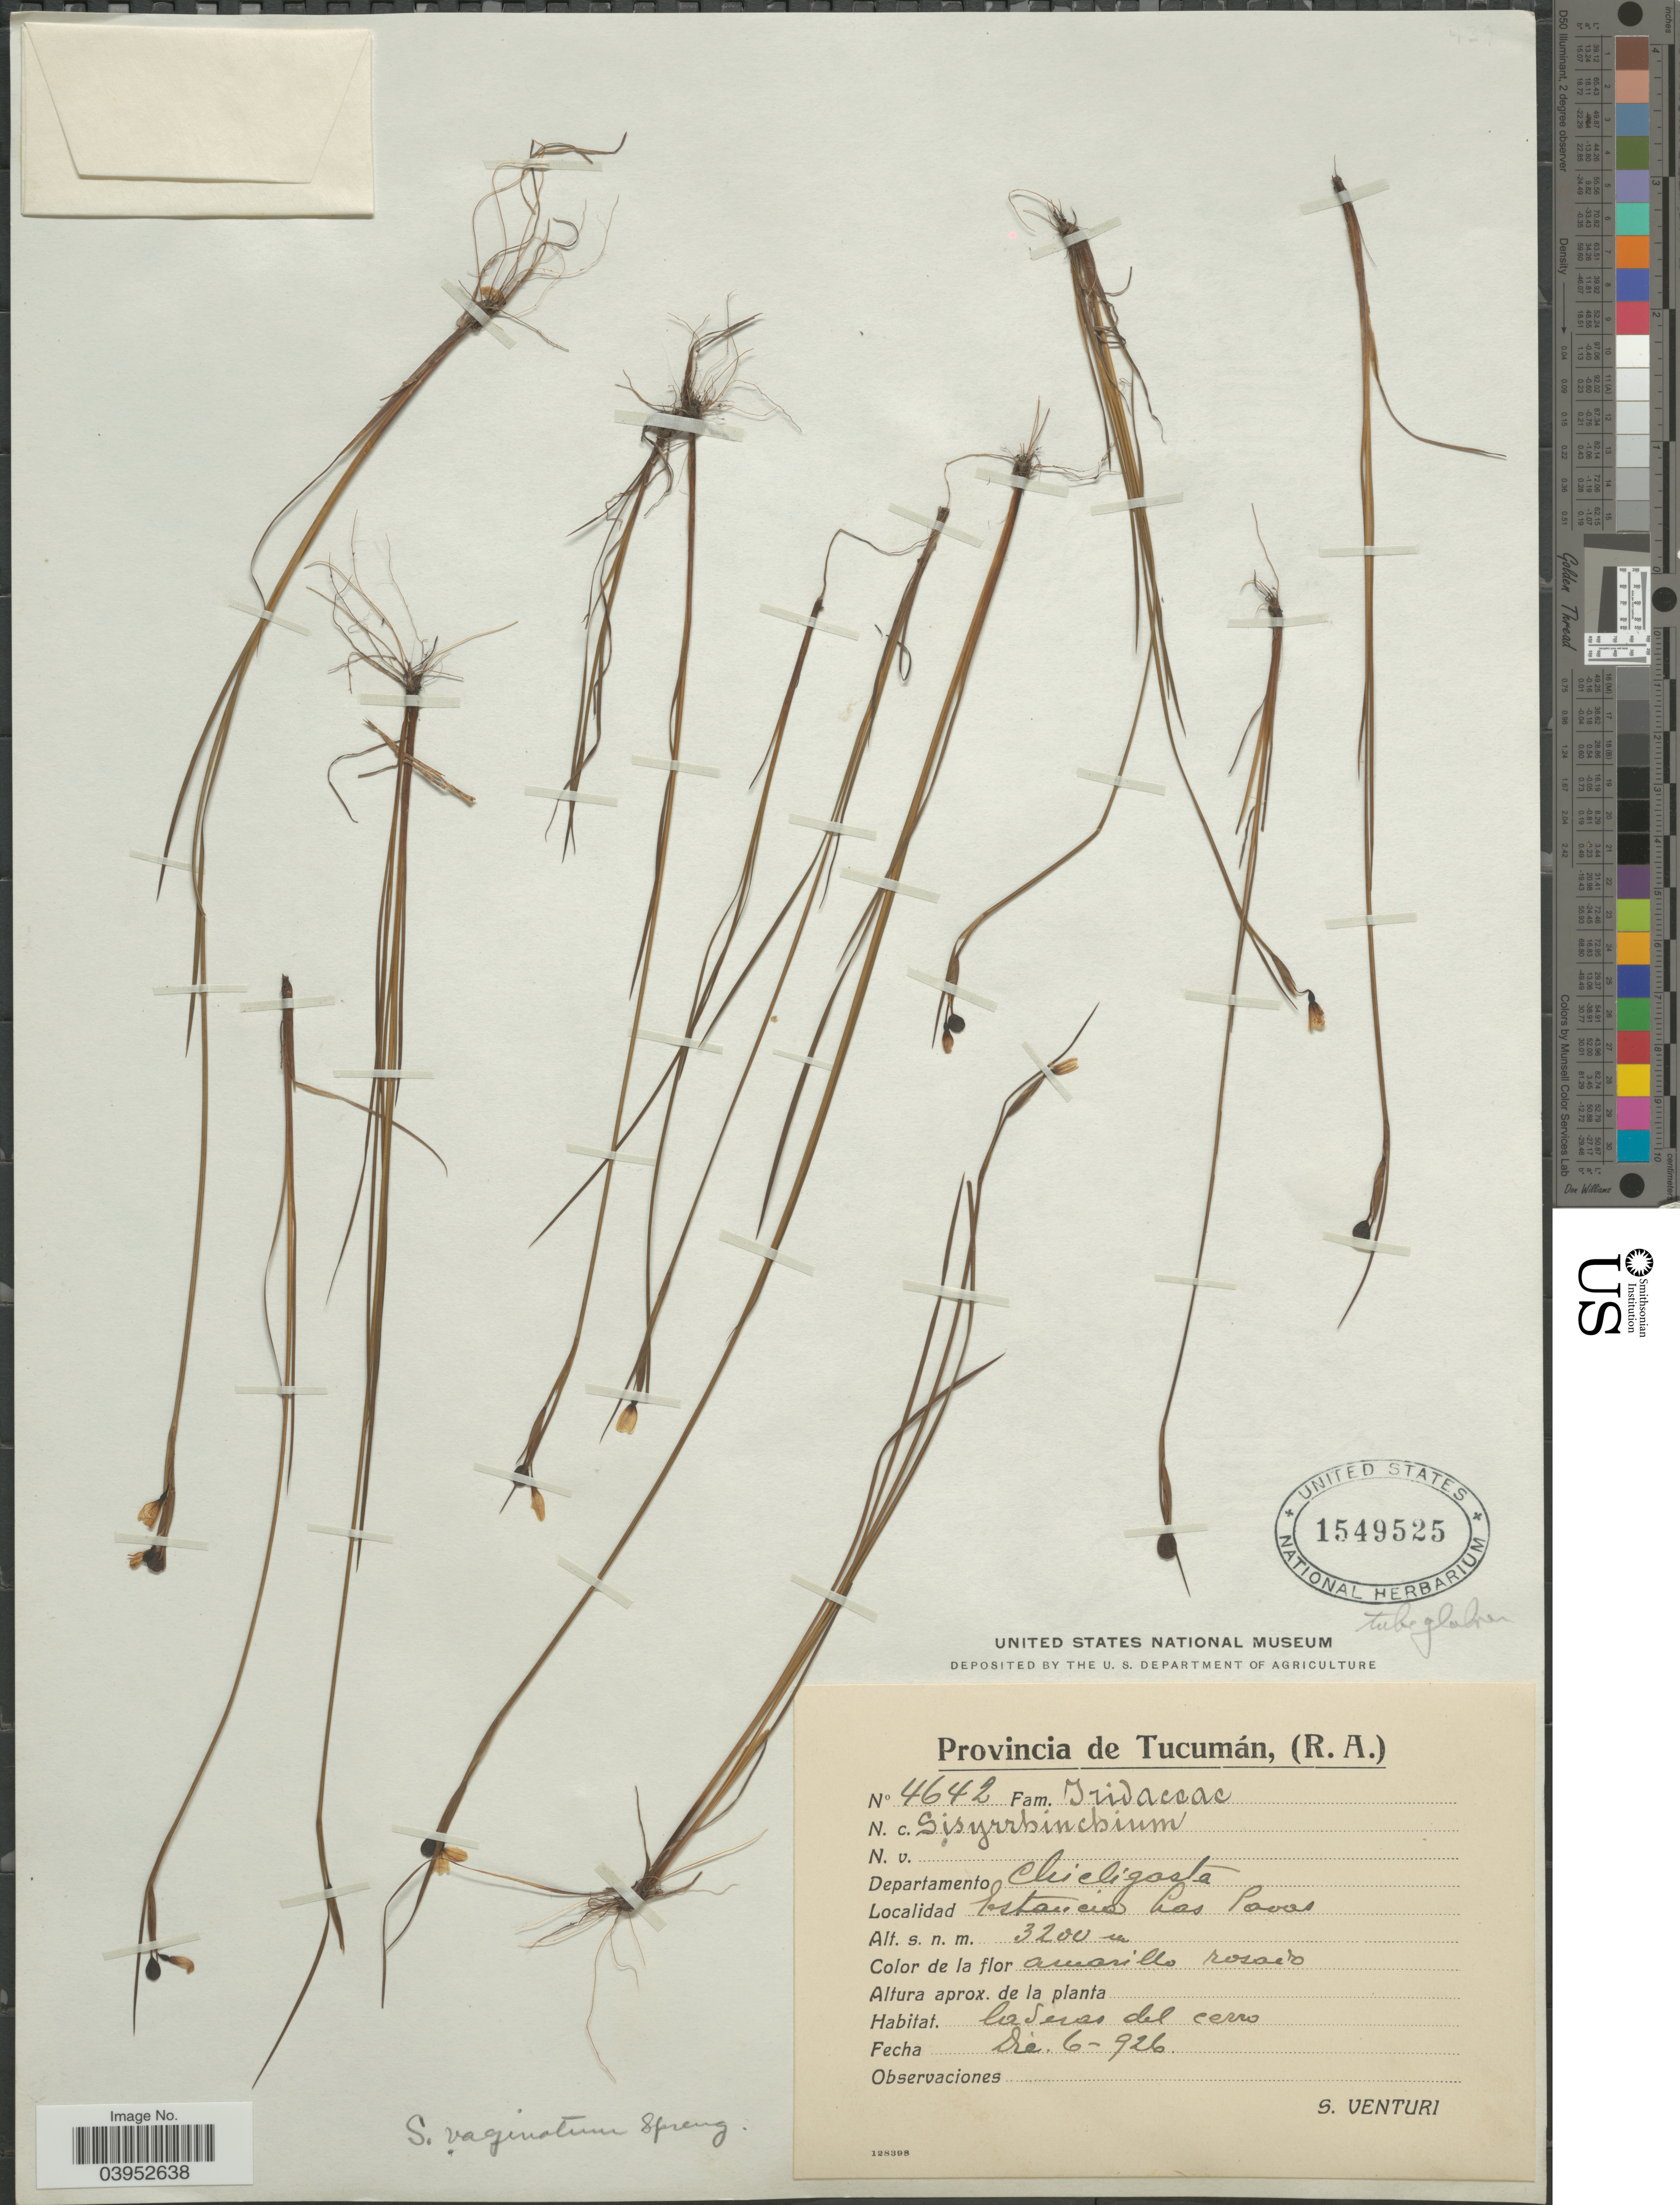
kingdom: Plantae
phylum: Tracheophyta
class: Liliopsida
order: Asparagales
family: Iridaceae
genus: Sisyrinchium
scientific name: Sisyrinchium vaginatum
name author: Spreng.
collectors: S. Venturi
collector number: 4642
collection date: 1926-12-06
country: Argentina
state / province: Tucuman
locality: Departamento Chicligasta. Estancia Las Pavas.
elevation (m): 3200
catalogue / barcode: US 1549525